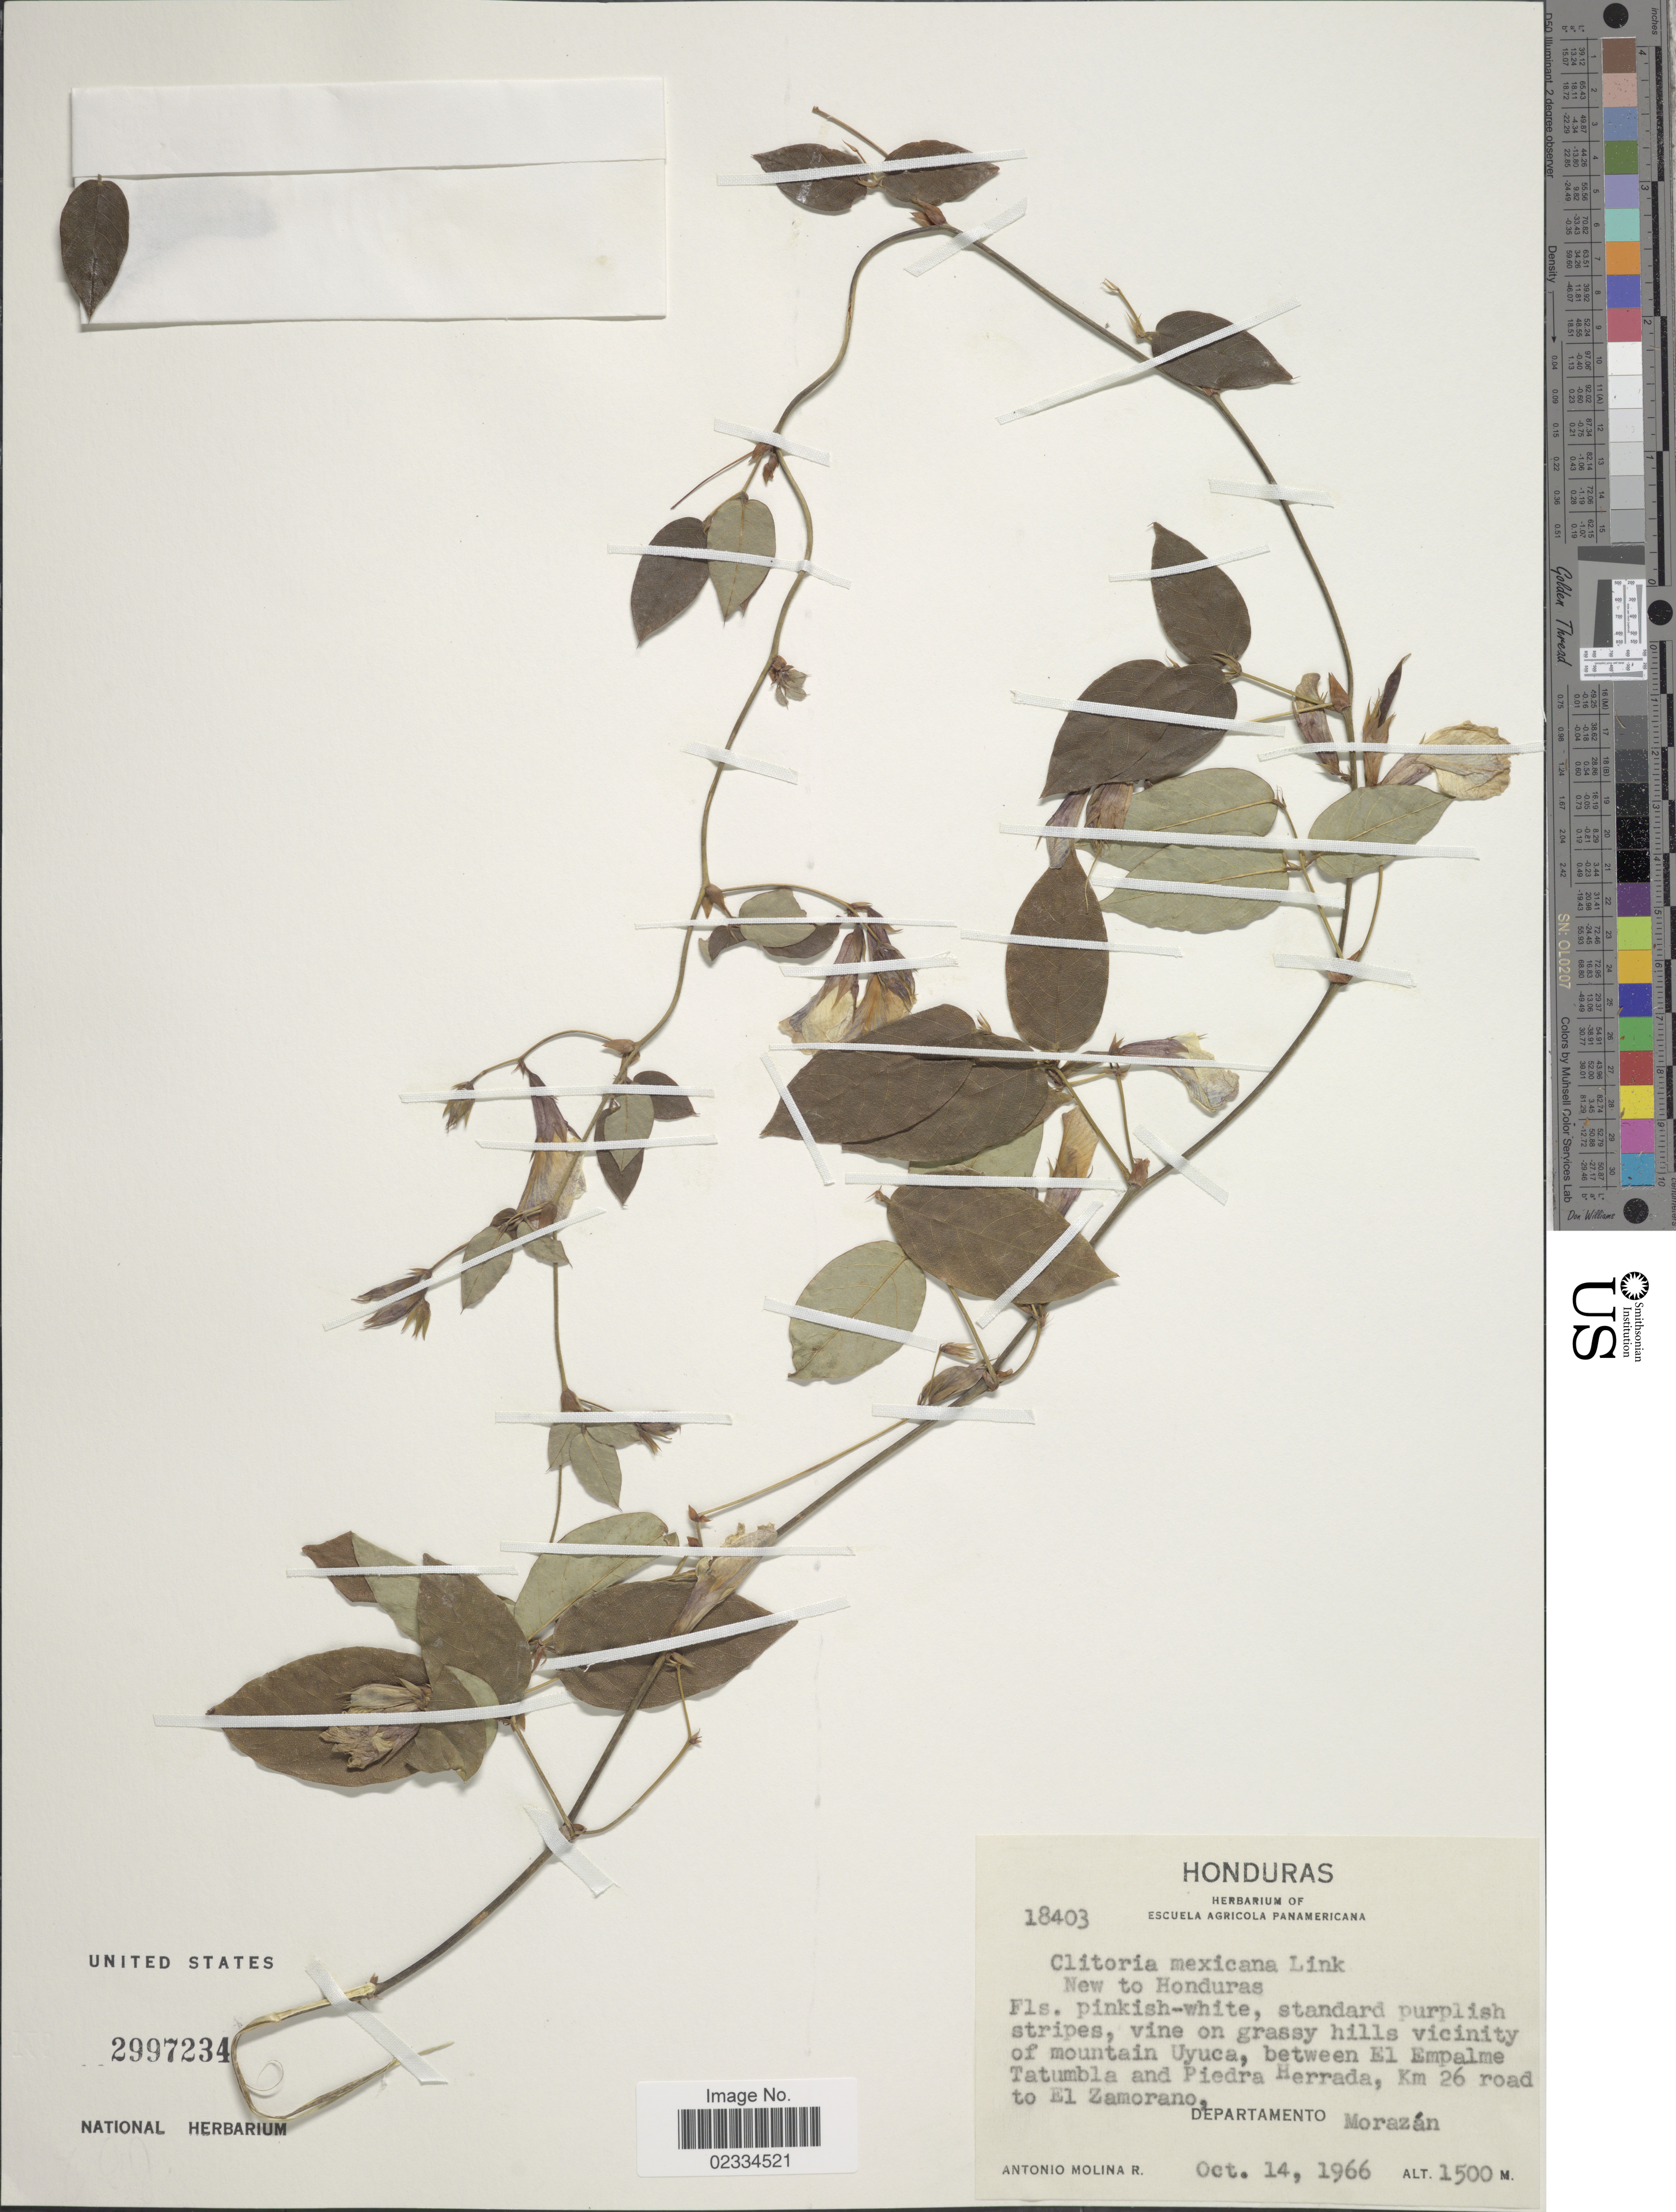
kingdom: Plantae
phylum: Tracheophyta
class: Magnoliopsida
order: Fabales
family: Fabaceae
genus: Clitoria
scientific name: Clitoria mexicana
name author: Link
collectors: A. Molina R.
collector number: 18403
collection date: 1966-10-14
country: Honduras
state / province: Fco. Morazán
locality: vicinity of mountain Uyuca, between El Empalme Tatumbla and Piedra Herrada, Km 26 road to El Zamorano, Departamento Morazan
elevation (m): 1500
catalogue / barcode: US 2997234